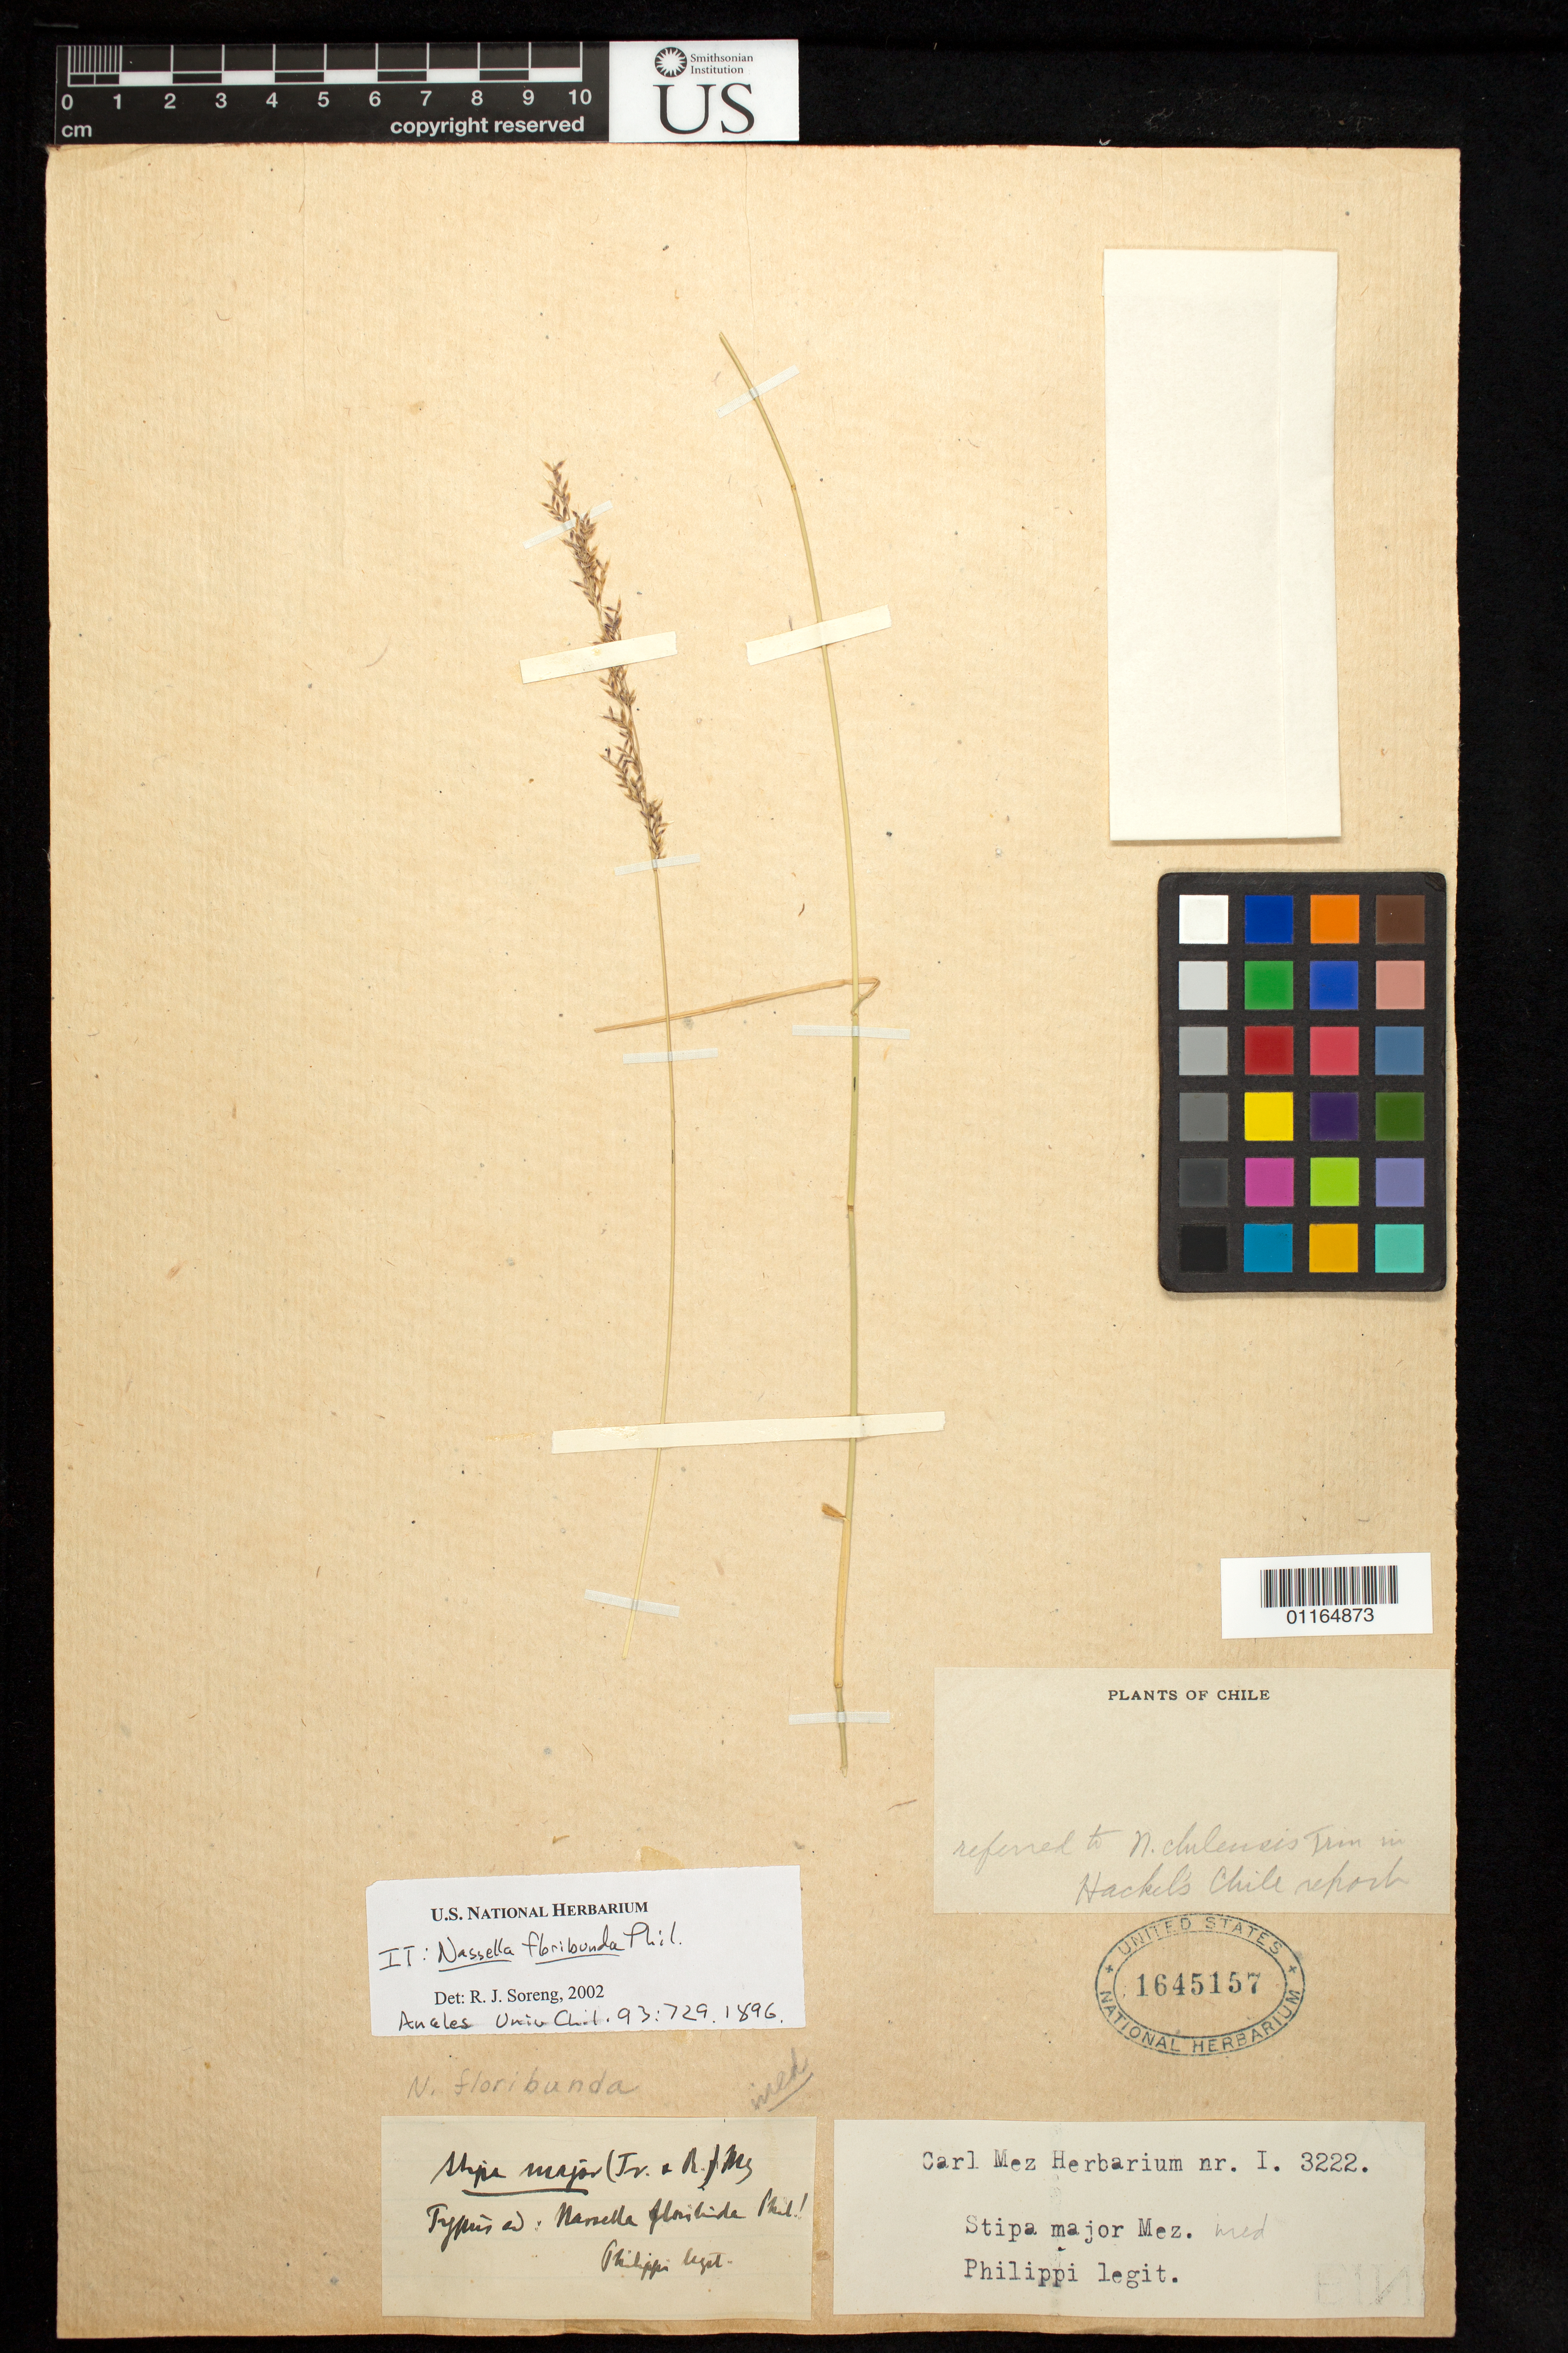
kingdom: Plantae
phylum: Tracheophyta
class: Liliopsida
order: Poales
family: Poaceae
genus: Nassella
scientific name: Nassella floribunda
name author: Phil.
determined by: Soreng, Robert J., Research Associate (BOT), Smithsonian Institution - National Museum of Natural History (UNITED STATES)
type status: Isotype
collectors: R. A. Philippi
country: Chile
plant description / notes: Fragments of type specimen ex herb. Mez.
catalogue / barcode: US 1645157